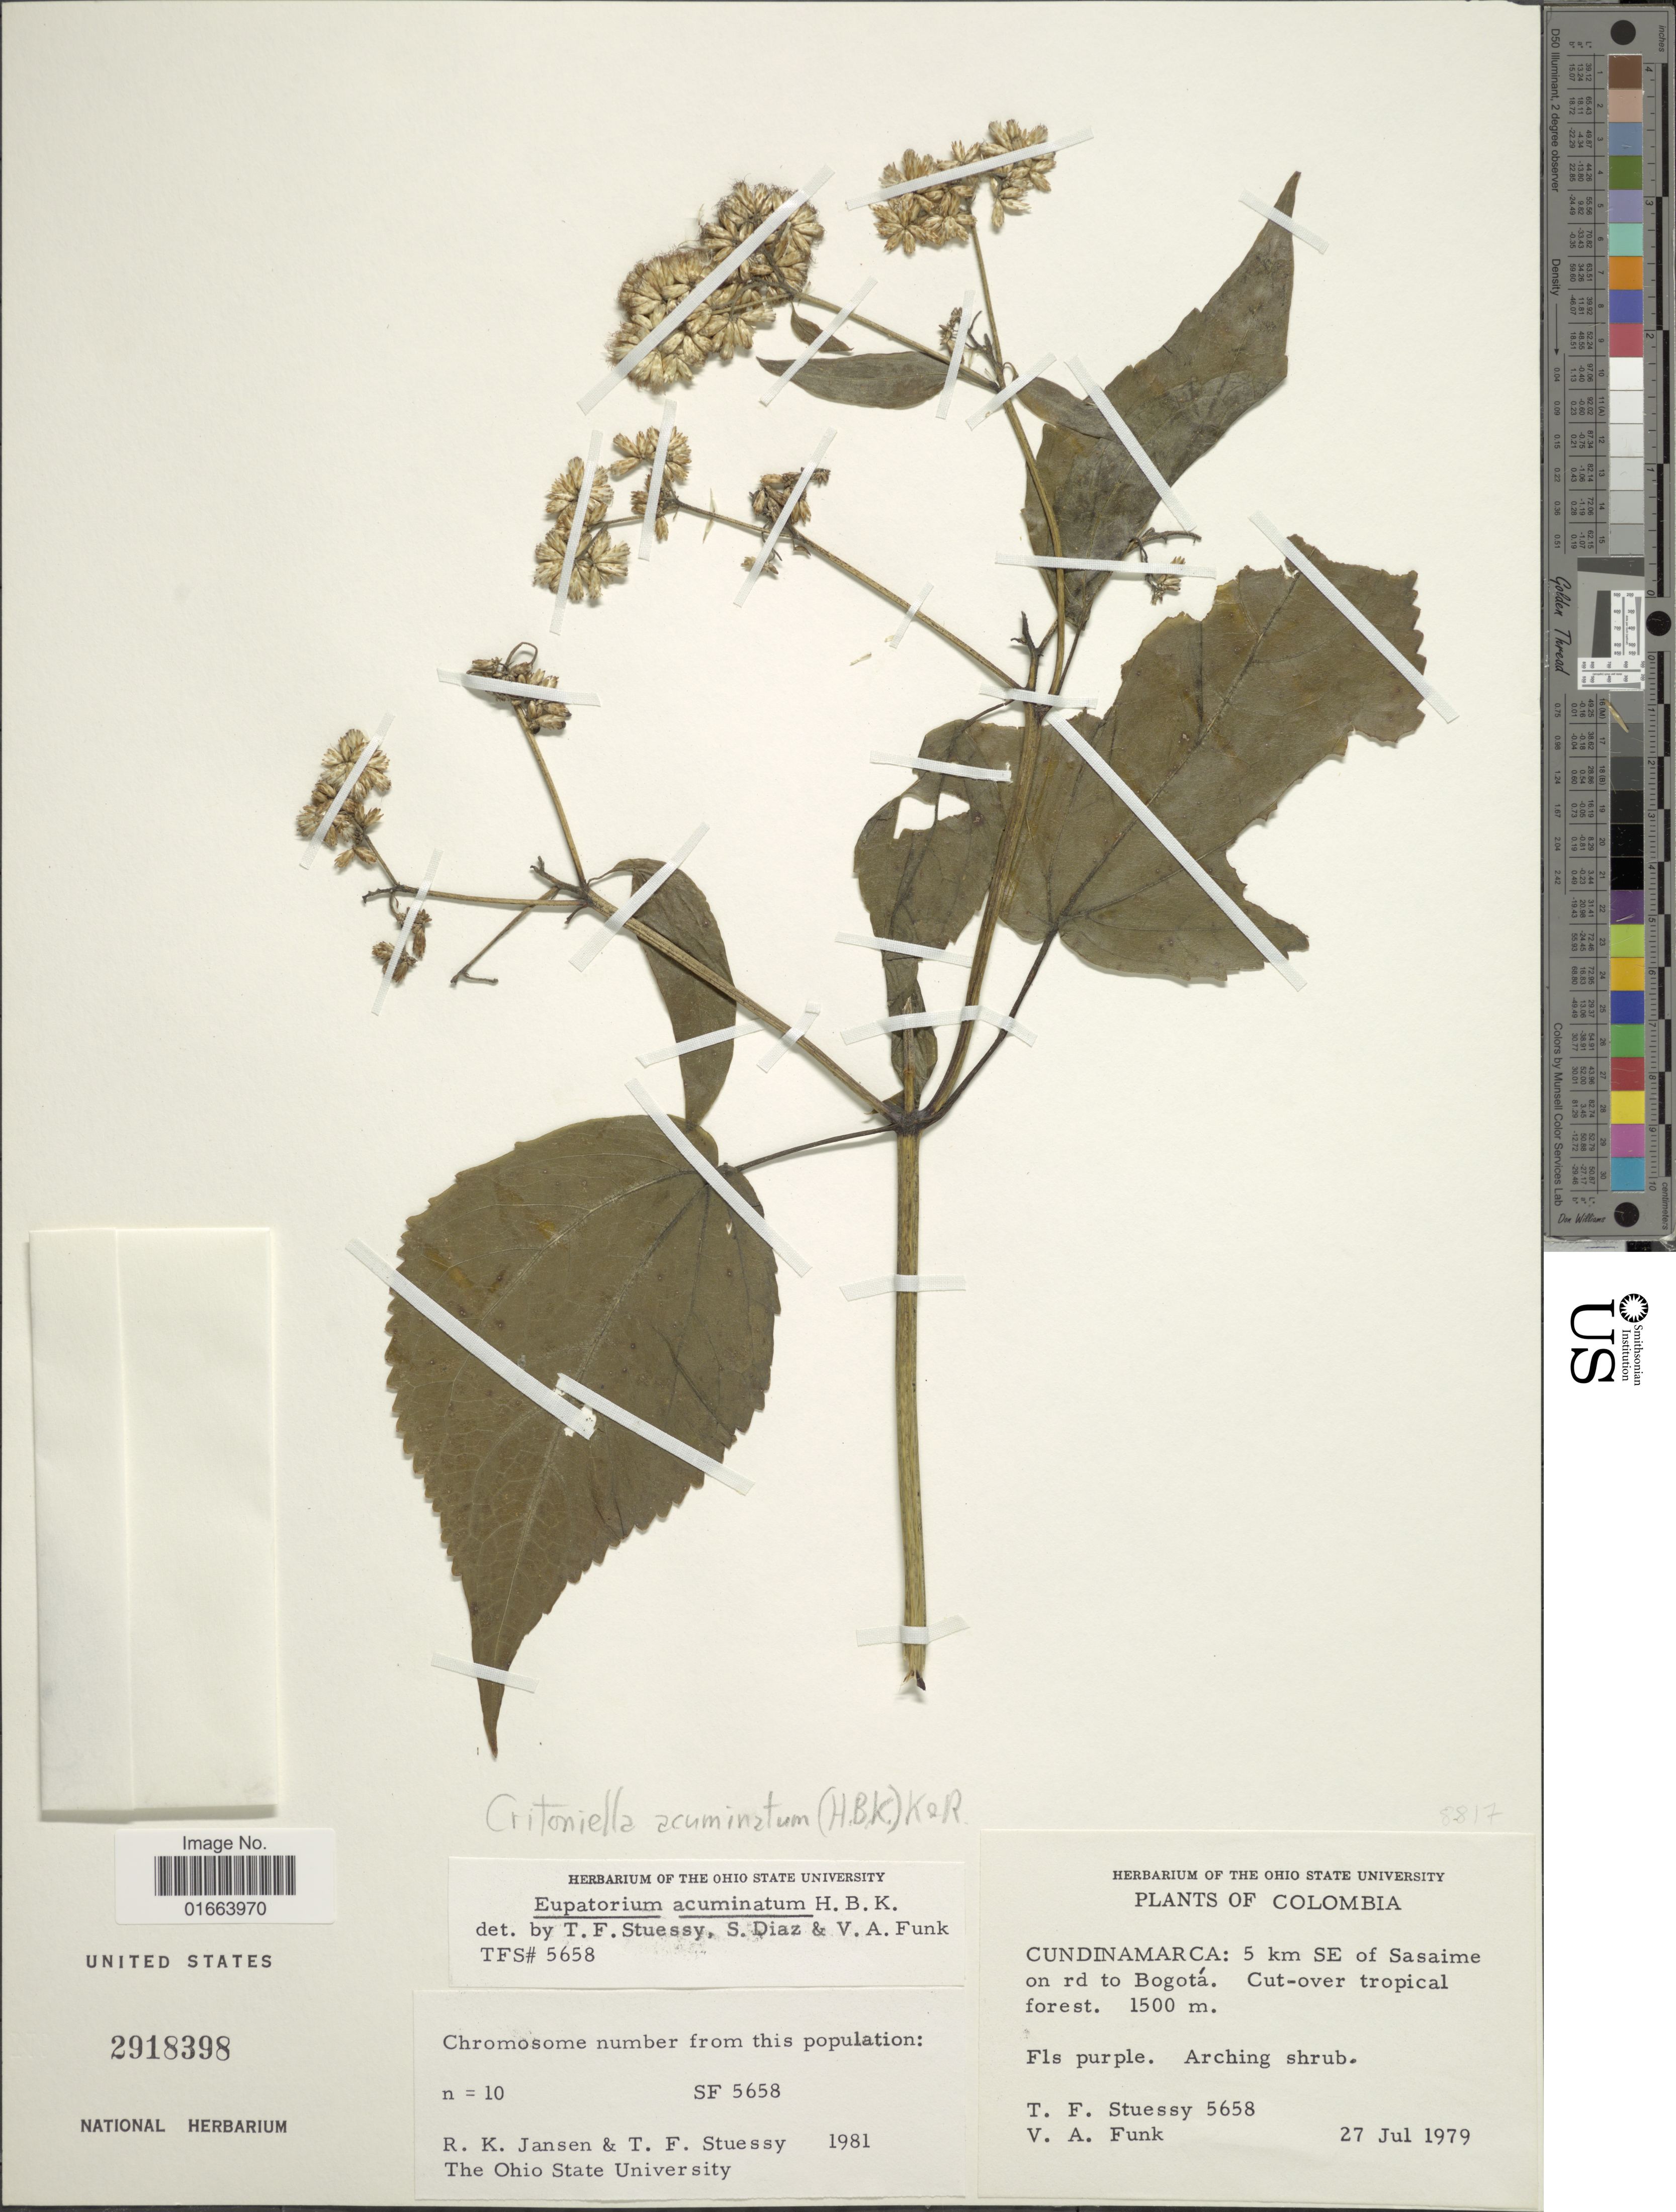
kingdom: Plantae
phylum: Tracheophyta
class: Magnoliopsida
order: Asterales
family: Asteraceae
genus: Critoniella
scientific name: Critoniella acuminata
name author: (Kunth) R.M. King & H. Rob.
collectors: T. Stuessy & V. Funk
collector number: SF 5658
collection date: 1979-07-27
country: Colombia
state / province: Cundinamarca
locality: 5 km SE of Sasaime on rd to Bogotá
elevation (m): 1500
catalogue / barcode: US 2918398